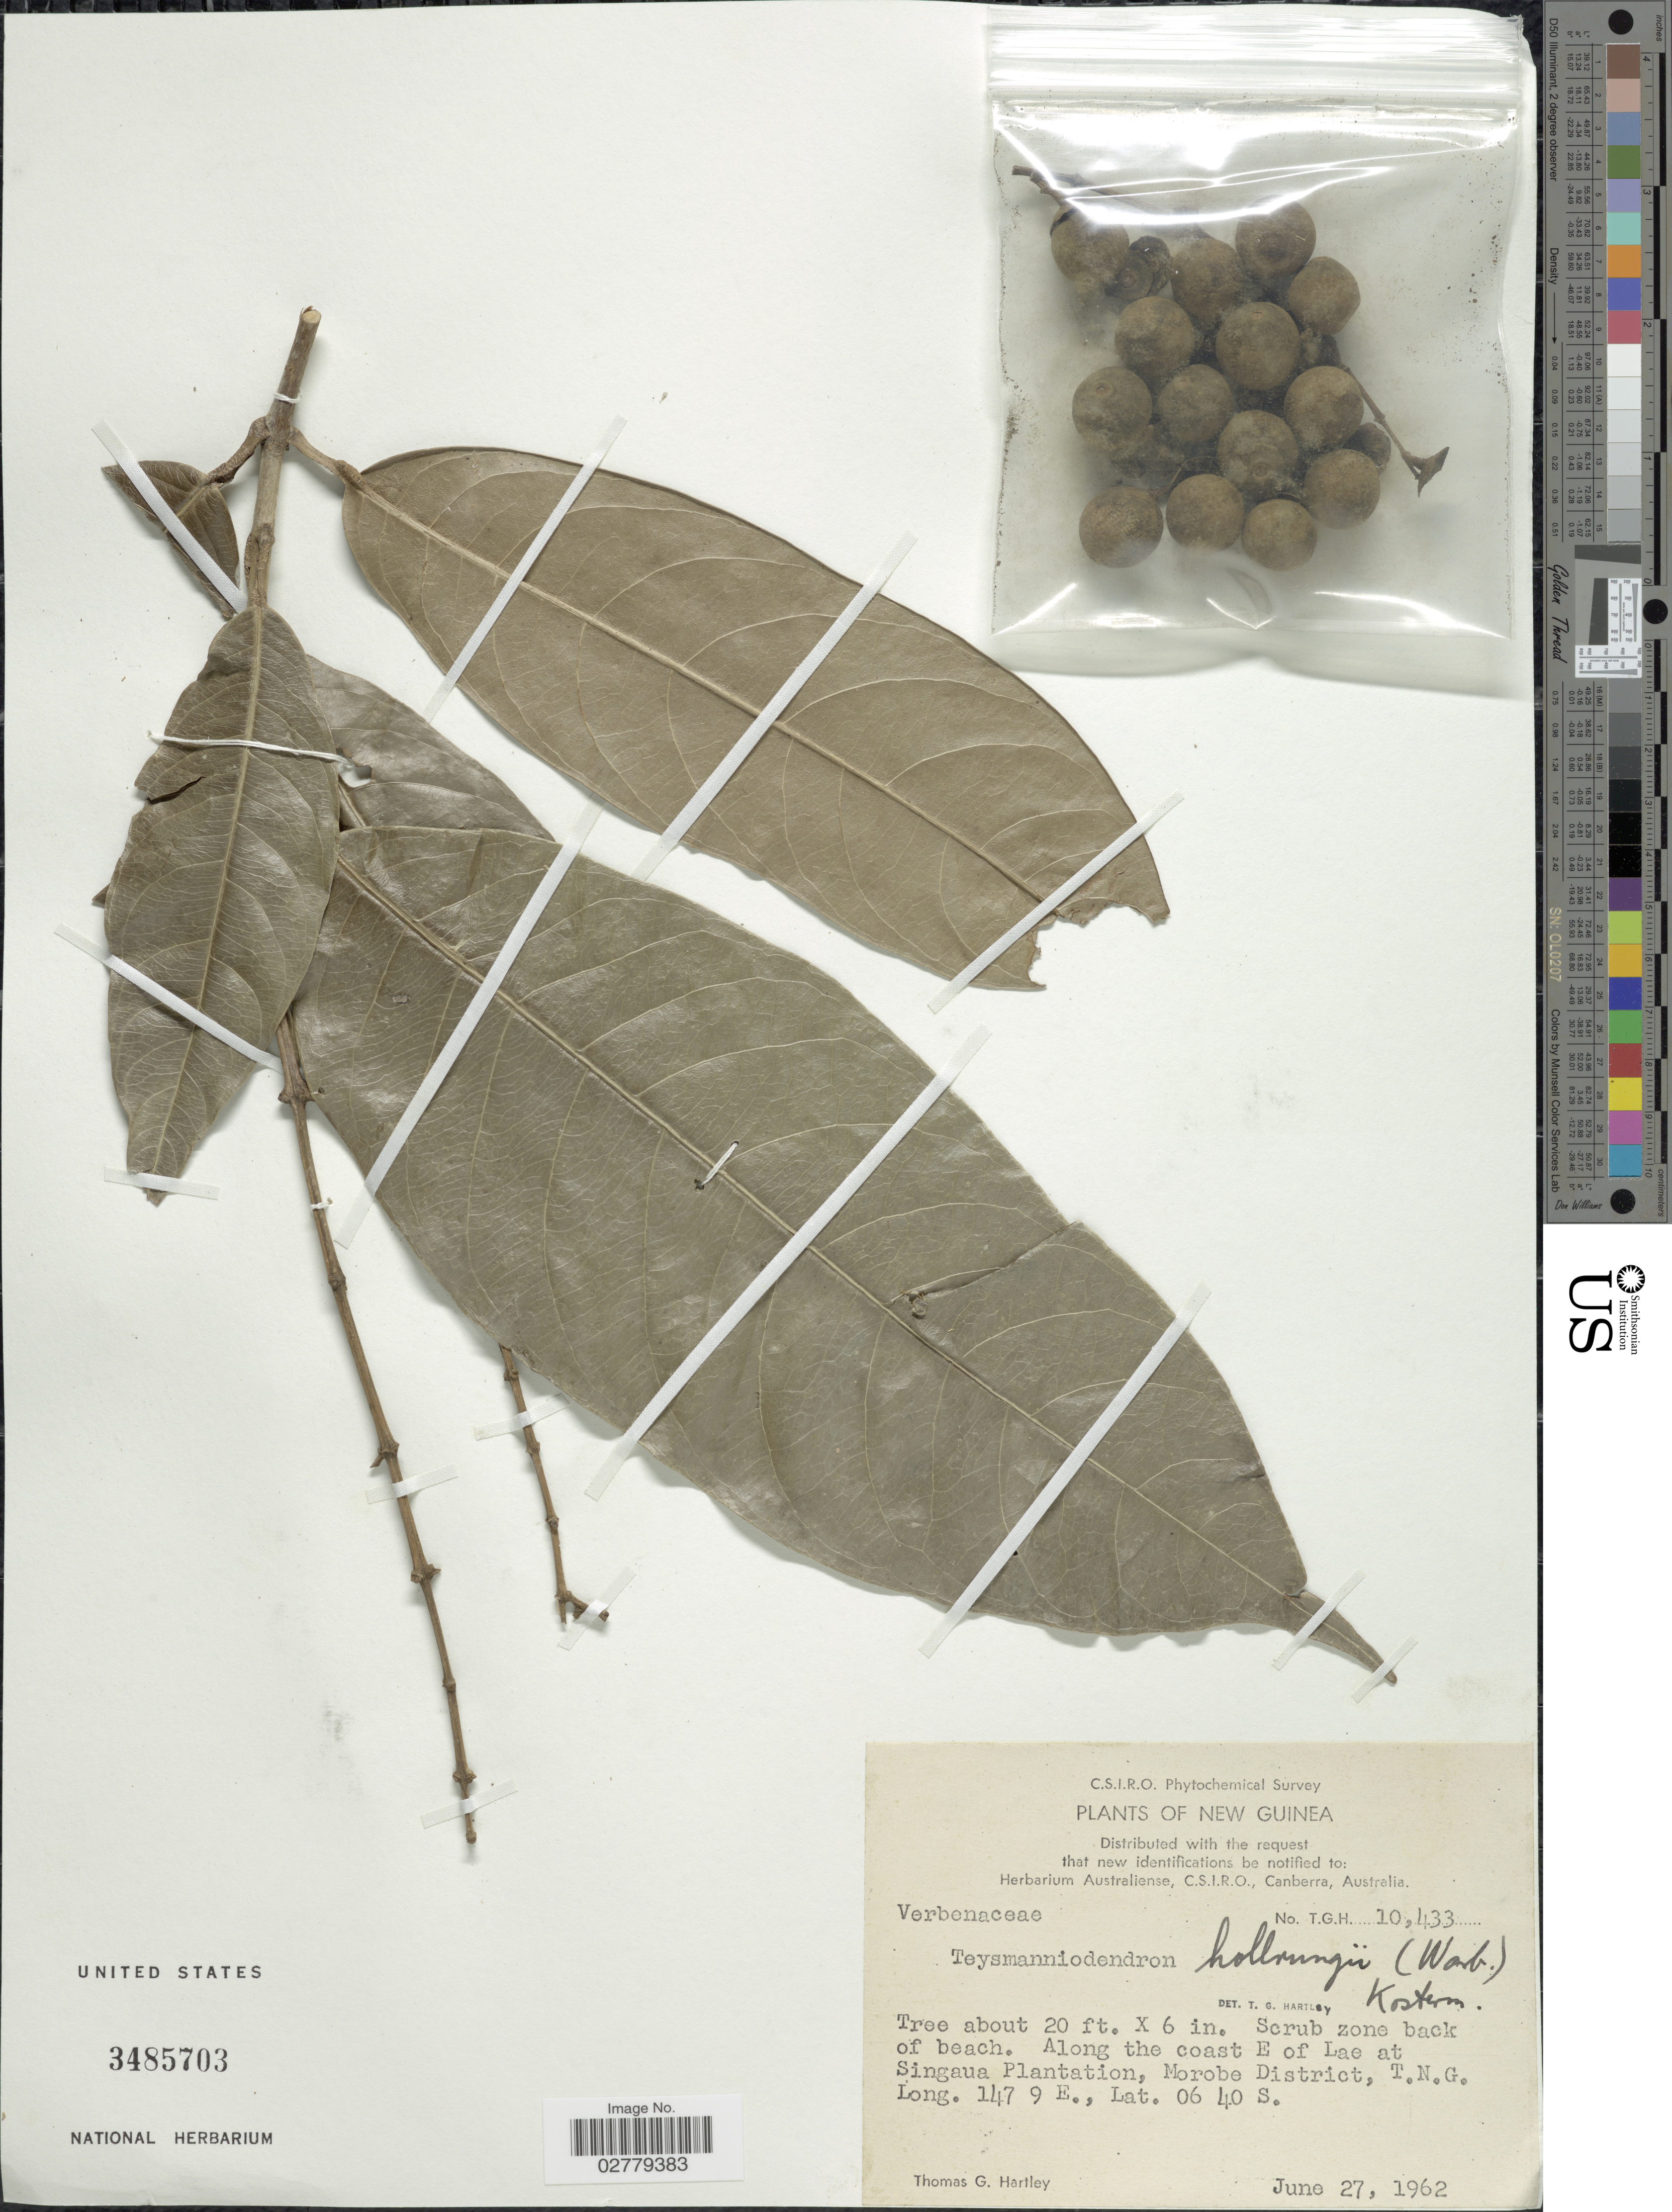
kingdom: Plantae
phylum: Tracheophyta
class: Magnoliopsida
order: Lamiales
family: Lamiaceae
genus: Teijsmanniodendron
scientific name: Teijsmanniodendron hollrungii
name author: (Warb.) Kosterm.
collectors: T. G. Hartley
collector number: TGH10433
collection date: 1962-06-27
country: Papua New Guinea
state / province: Morobe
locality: New Guinea. Along the coast E of Lae at Singaua Plantation. Morobe District, T.N.G.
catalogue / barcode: US 3485703